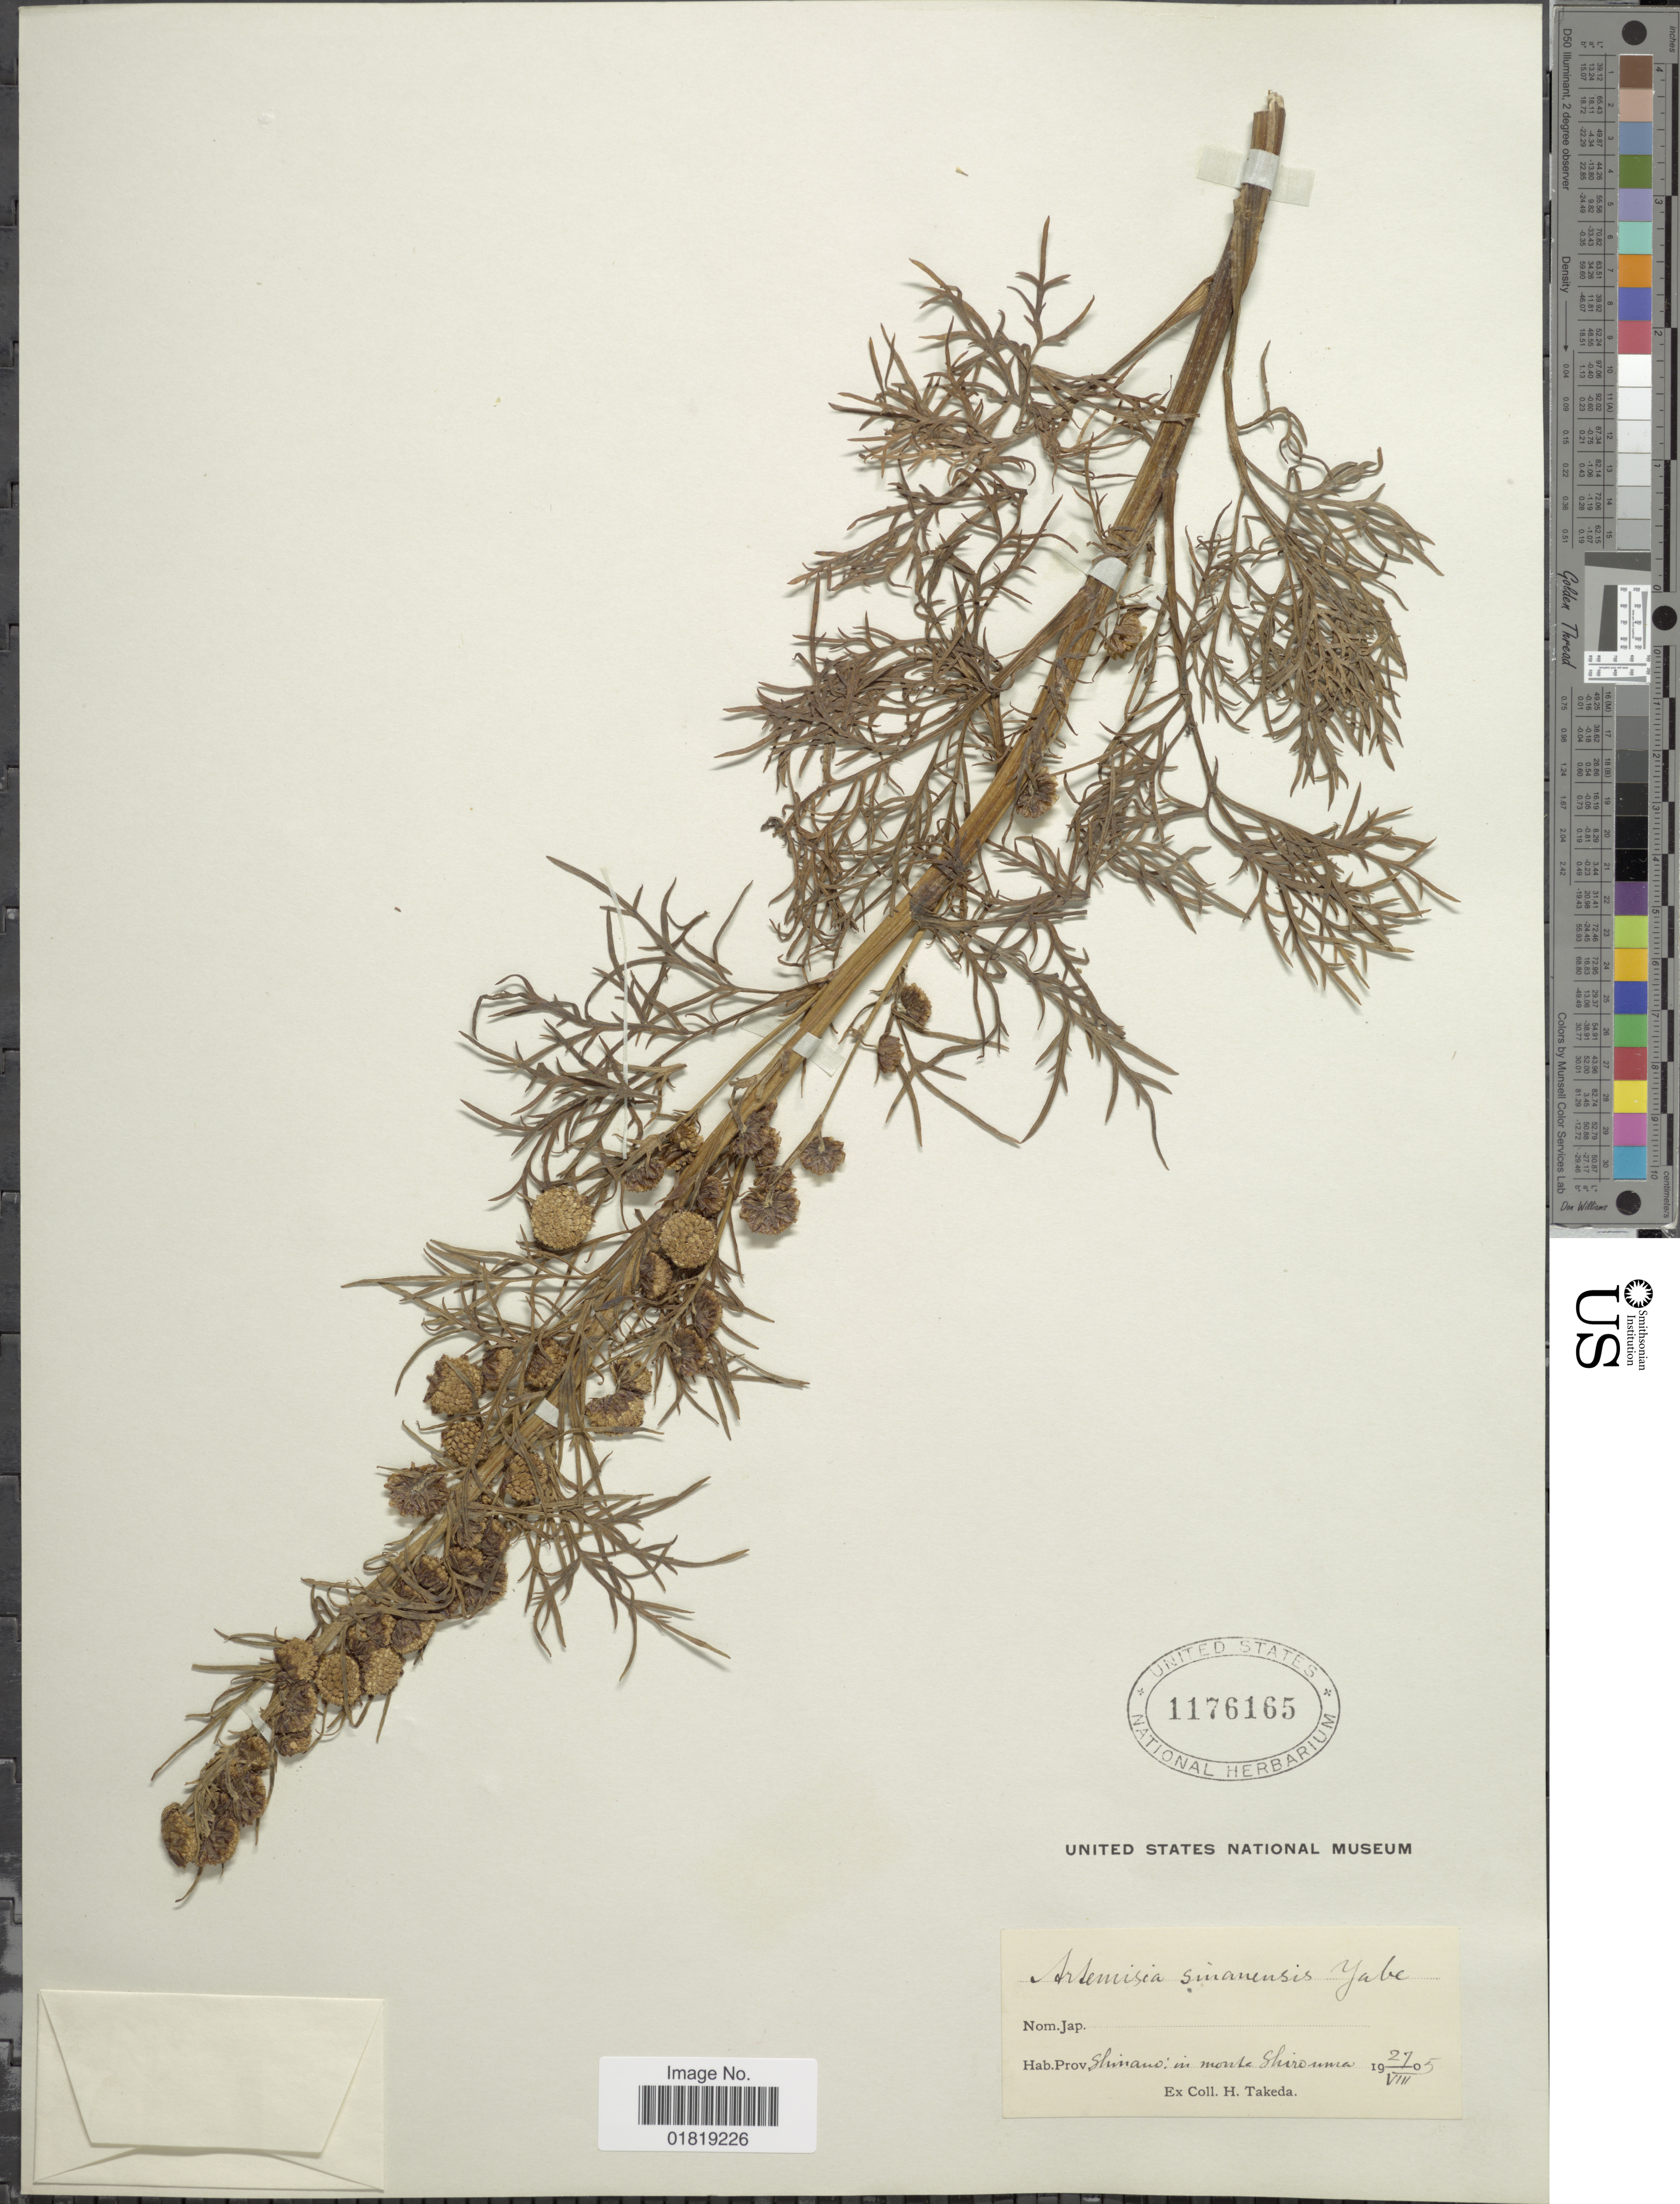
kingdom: Plantae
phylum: Tracheophyta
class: Magnoliopsida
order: Asterales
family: Asteraceae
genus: Artemisia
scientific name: Artemisia sinanensis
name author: Y. Yabe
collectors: H. Takeda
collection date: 1905-08-27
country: Japan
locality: Shinano: in monte Shirouma.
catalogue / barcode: US 1176165